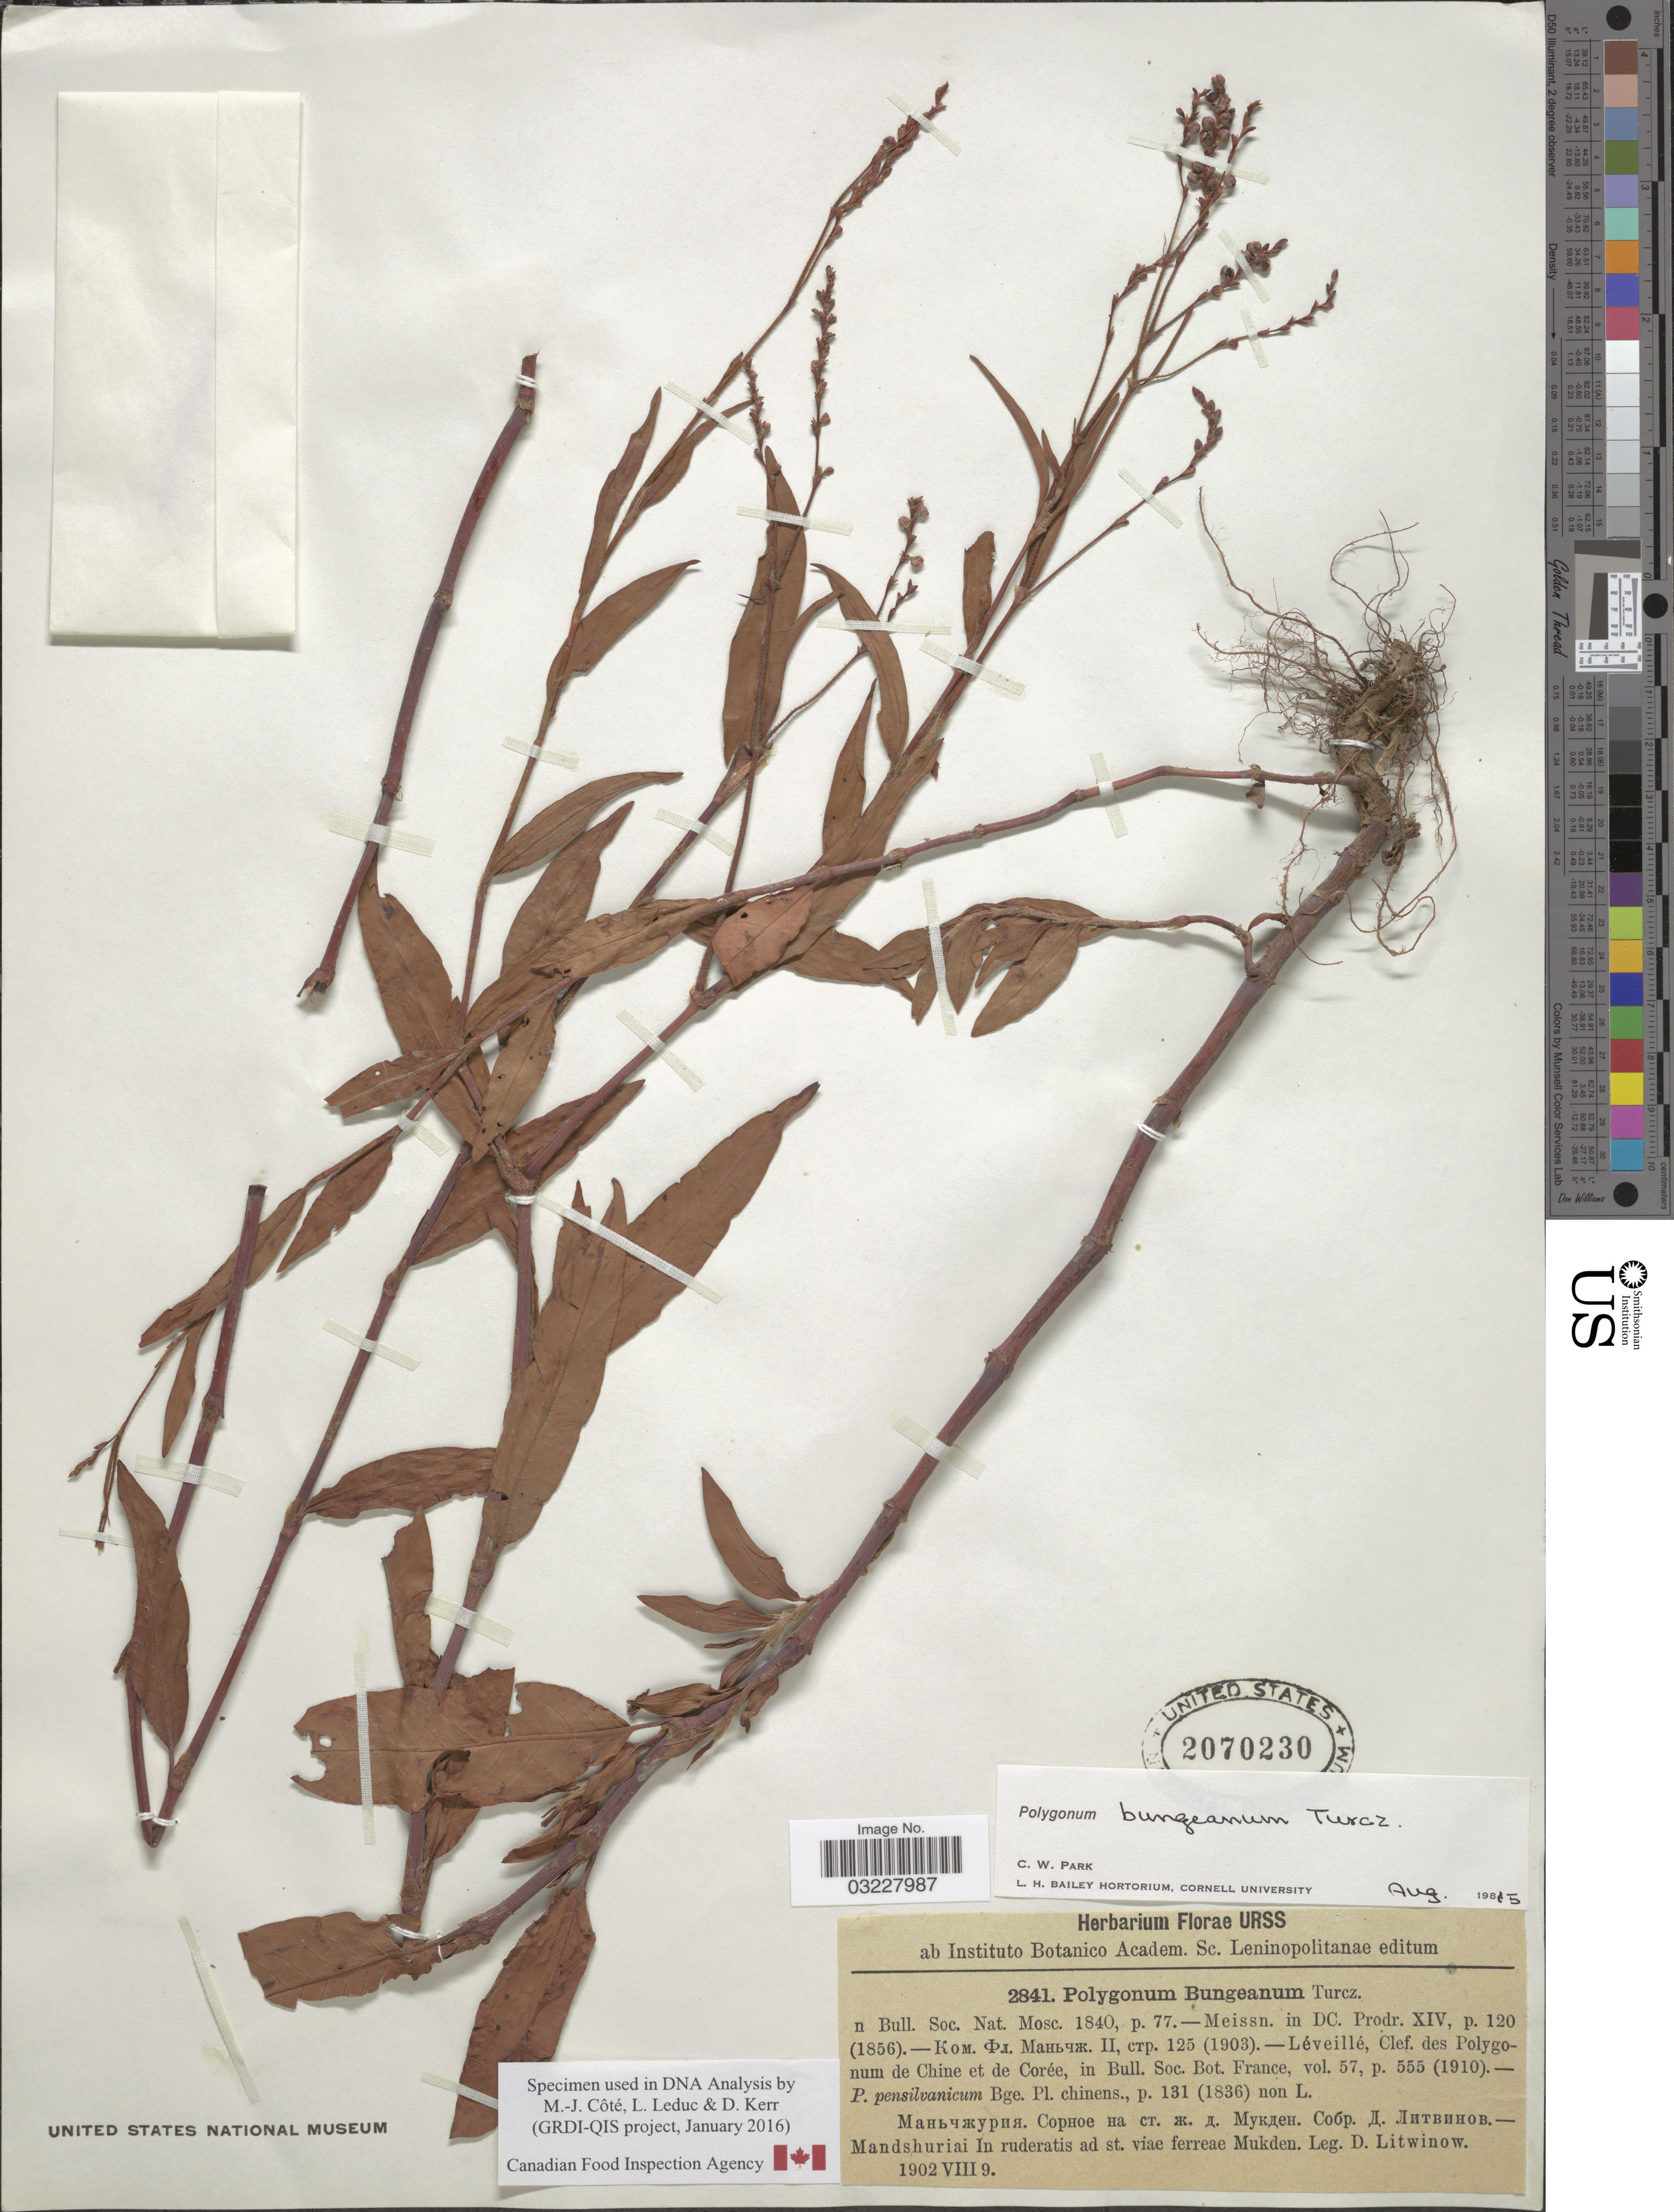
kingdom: Plantae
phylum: Tracheophyta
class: Magnoliopsida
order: Caryophyllales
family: Polygonaceae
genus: Persicaria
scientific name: Persicaria sp.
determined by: Atha, D. E.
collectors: D. Litwinow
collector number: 2841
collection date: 1902-08-09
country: China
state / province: Liaoning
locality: Mandshuriai In ruderatis ad st. viae ferreae Mukden.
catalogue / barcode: US 2070230